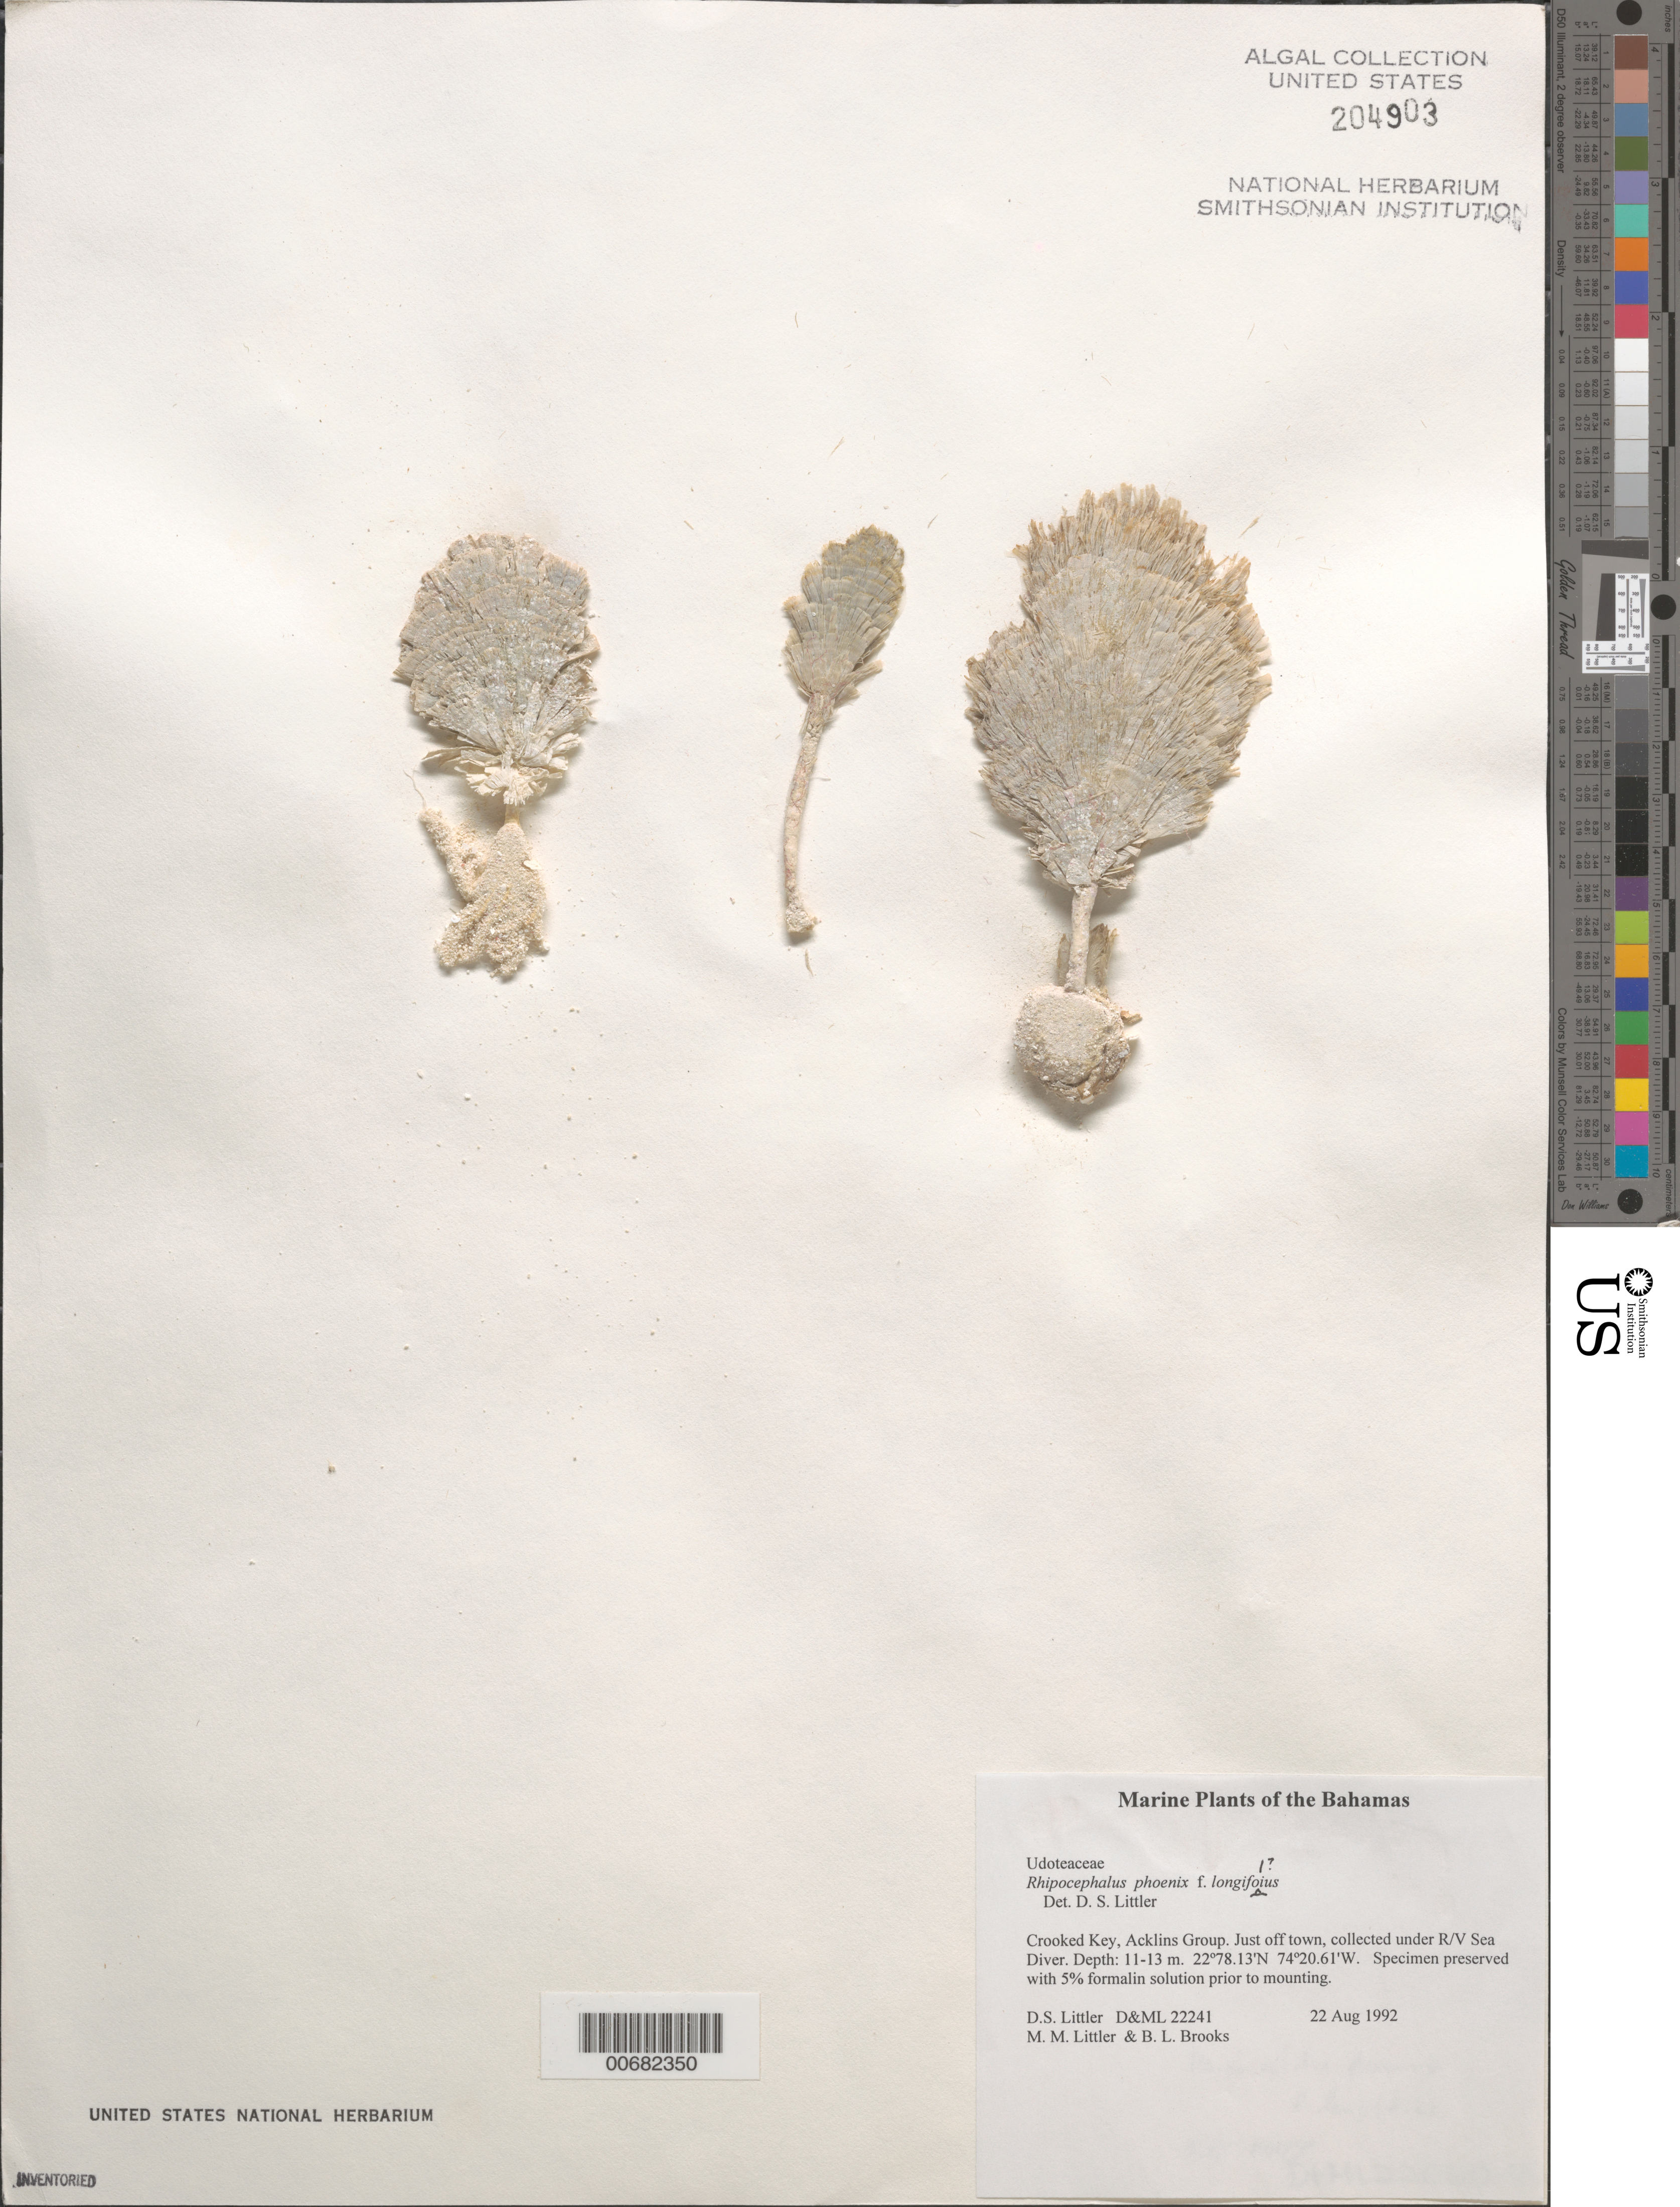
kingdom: Plantae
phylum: Chlorophyta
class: Ulvophyceae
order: Bryopsidales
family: Udoteaceae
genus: Rhipocephalus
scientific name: Rhipocephalus phoenix f. longifolius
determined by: Littler, D. S.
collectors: D. S. Littler, M. M. Littler & B. Brooks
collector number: D&ML 22241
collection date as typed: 22 Aug 1992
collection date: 1992-08-22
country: Bahamas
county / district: Crooked Island District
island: Crooked Island (Crooked Key)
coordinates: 22 78.13' N, 74 20.61' W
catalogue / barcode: US 204903